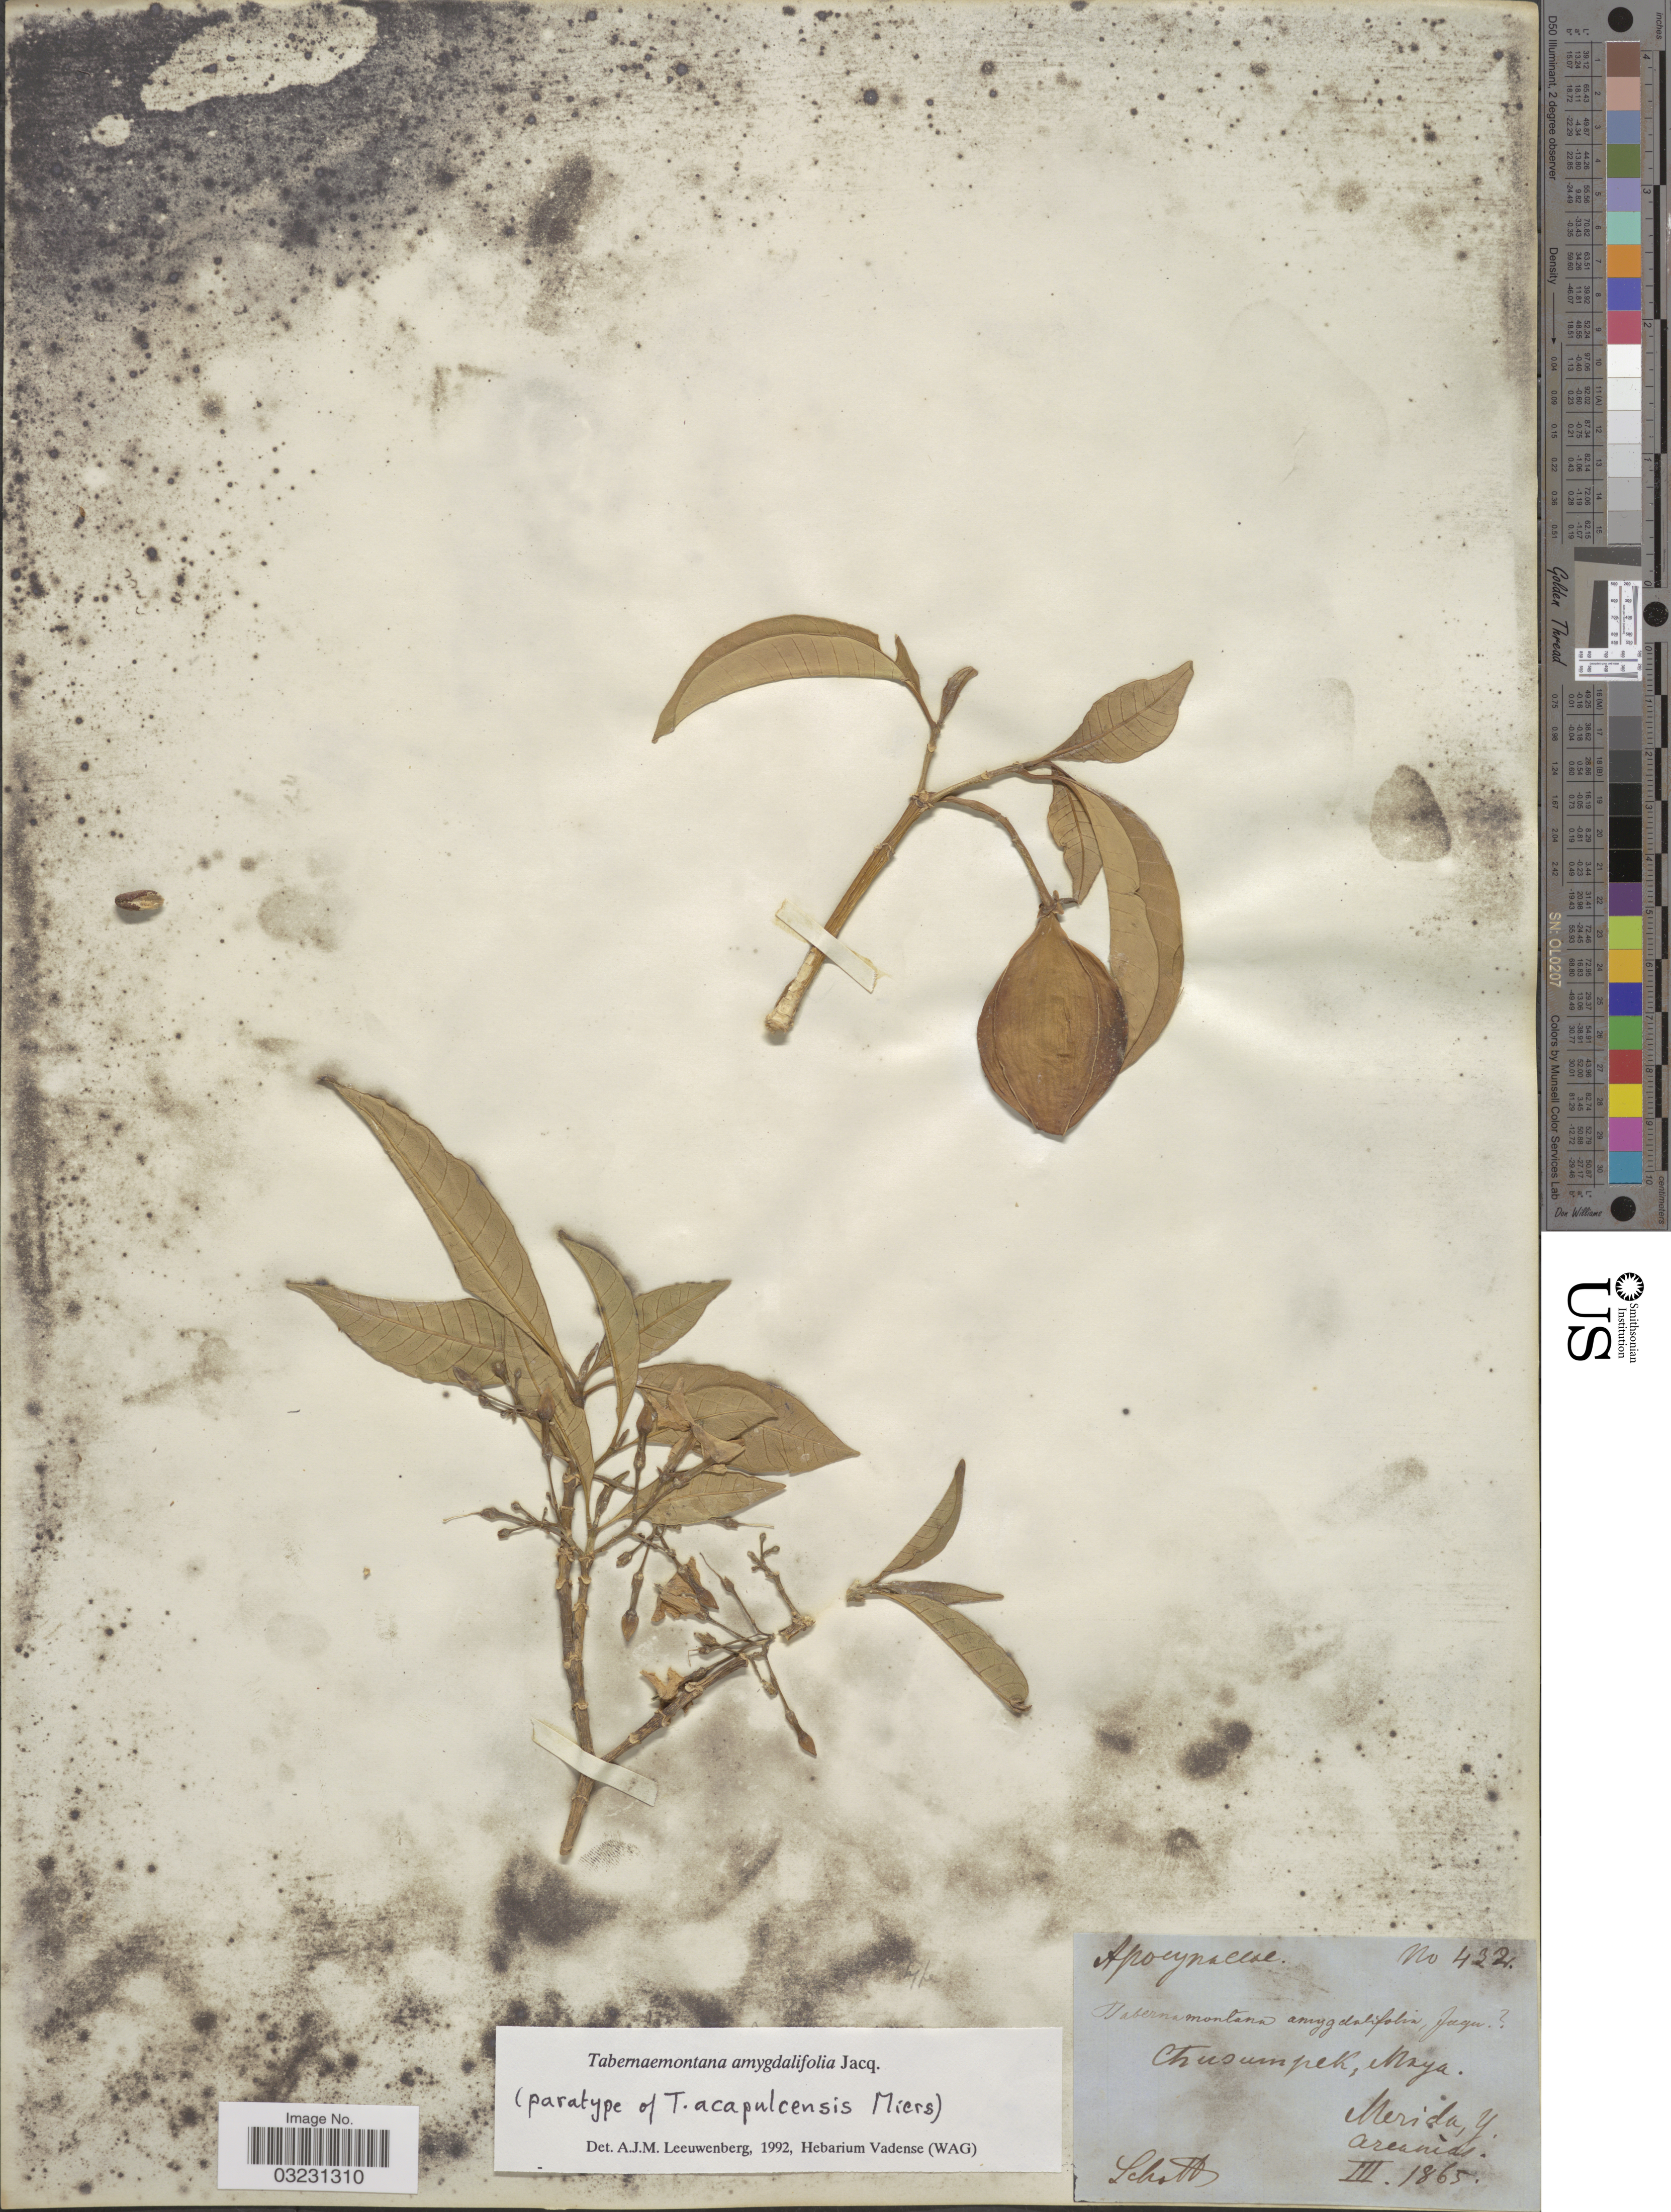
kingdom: Plantae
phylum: Tracheophyta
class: Magnoliopsida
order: Gentianales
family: Apocynaceae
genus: Tabernaemontana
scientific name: Tabernaemontana amygdalifolia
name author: Jacq.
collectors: Schott, --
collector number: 432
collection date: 1865-03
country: Mexico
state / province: Yucatán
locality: Merida, Y. arenido [interpreted].